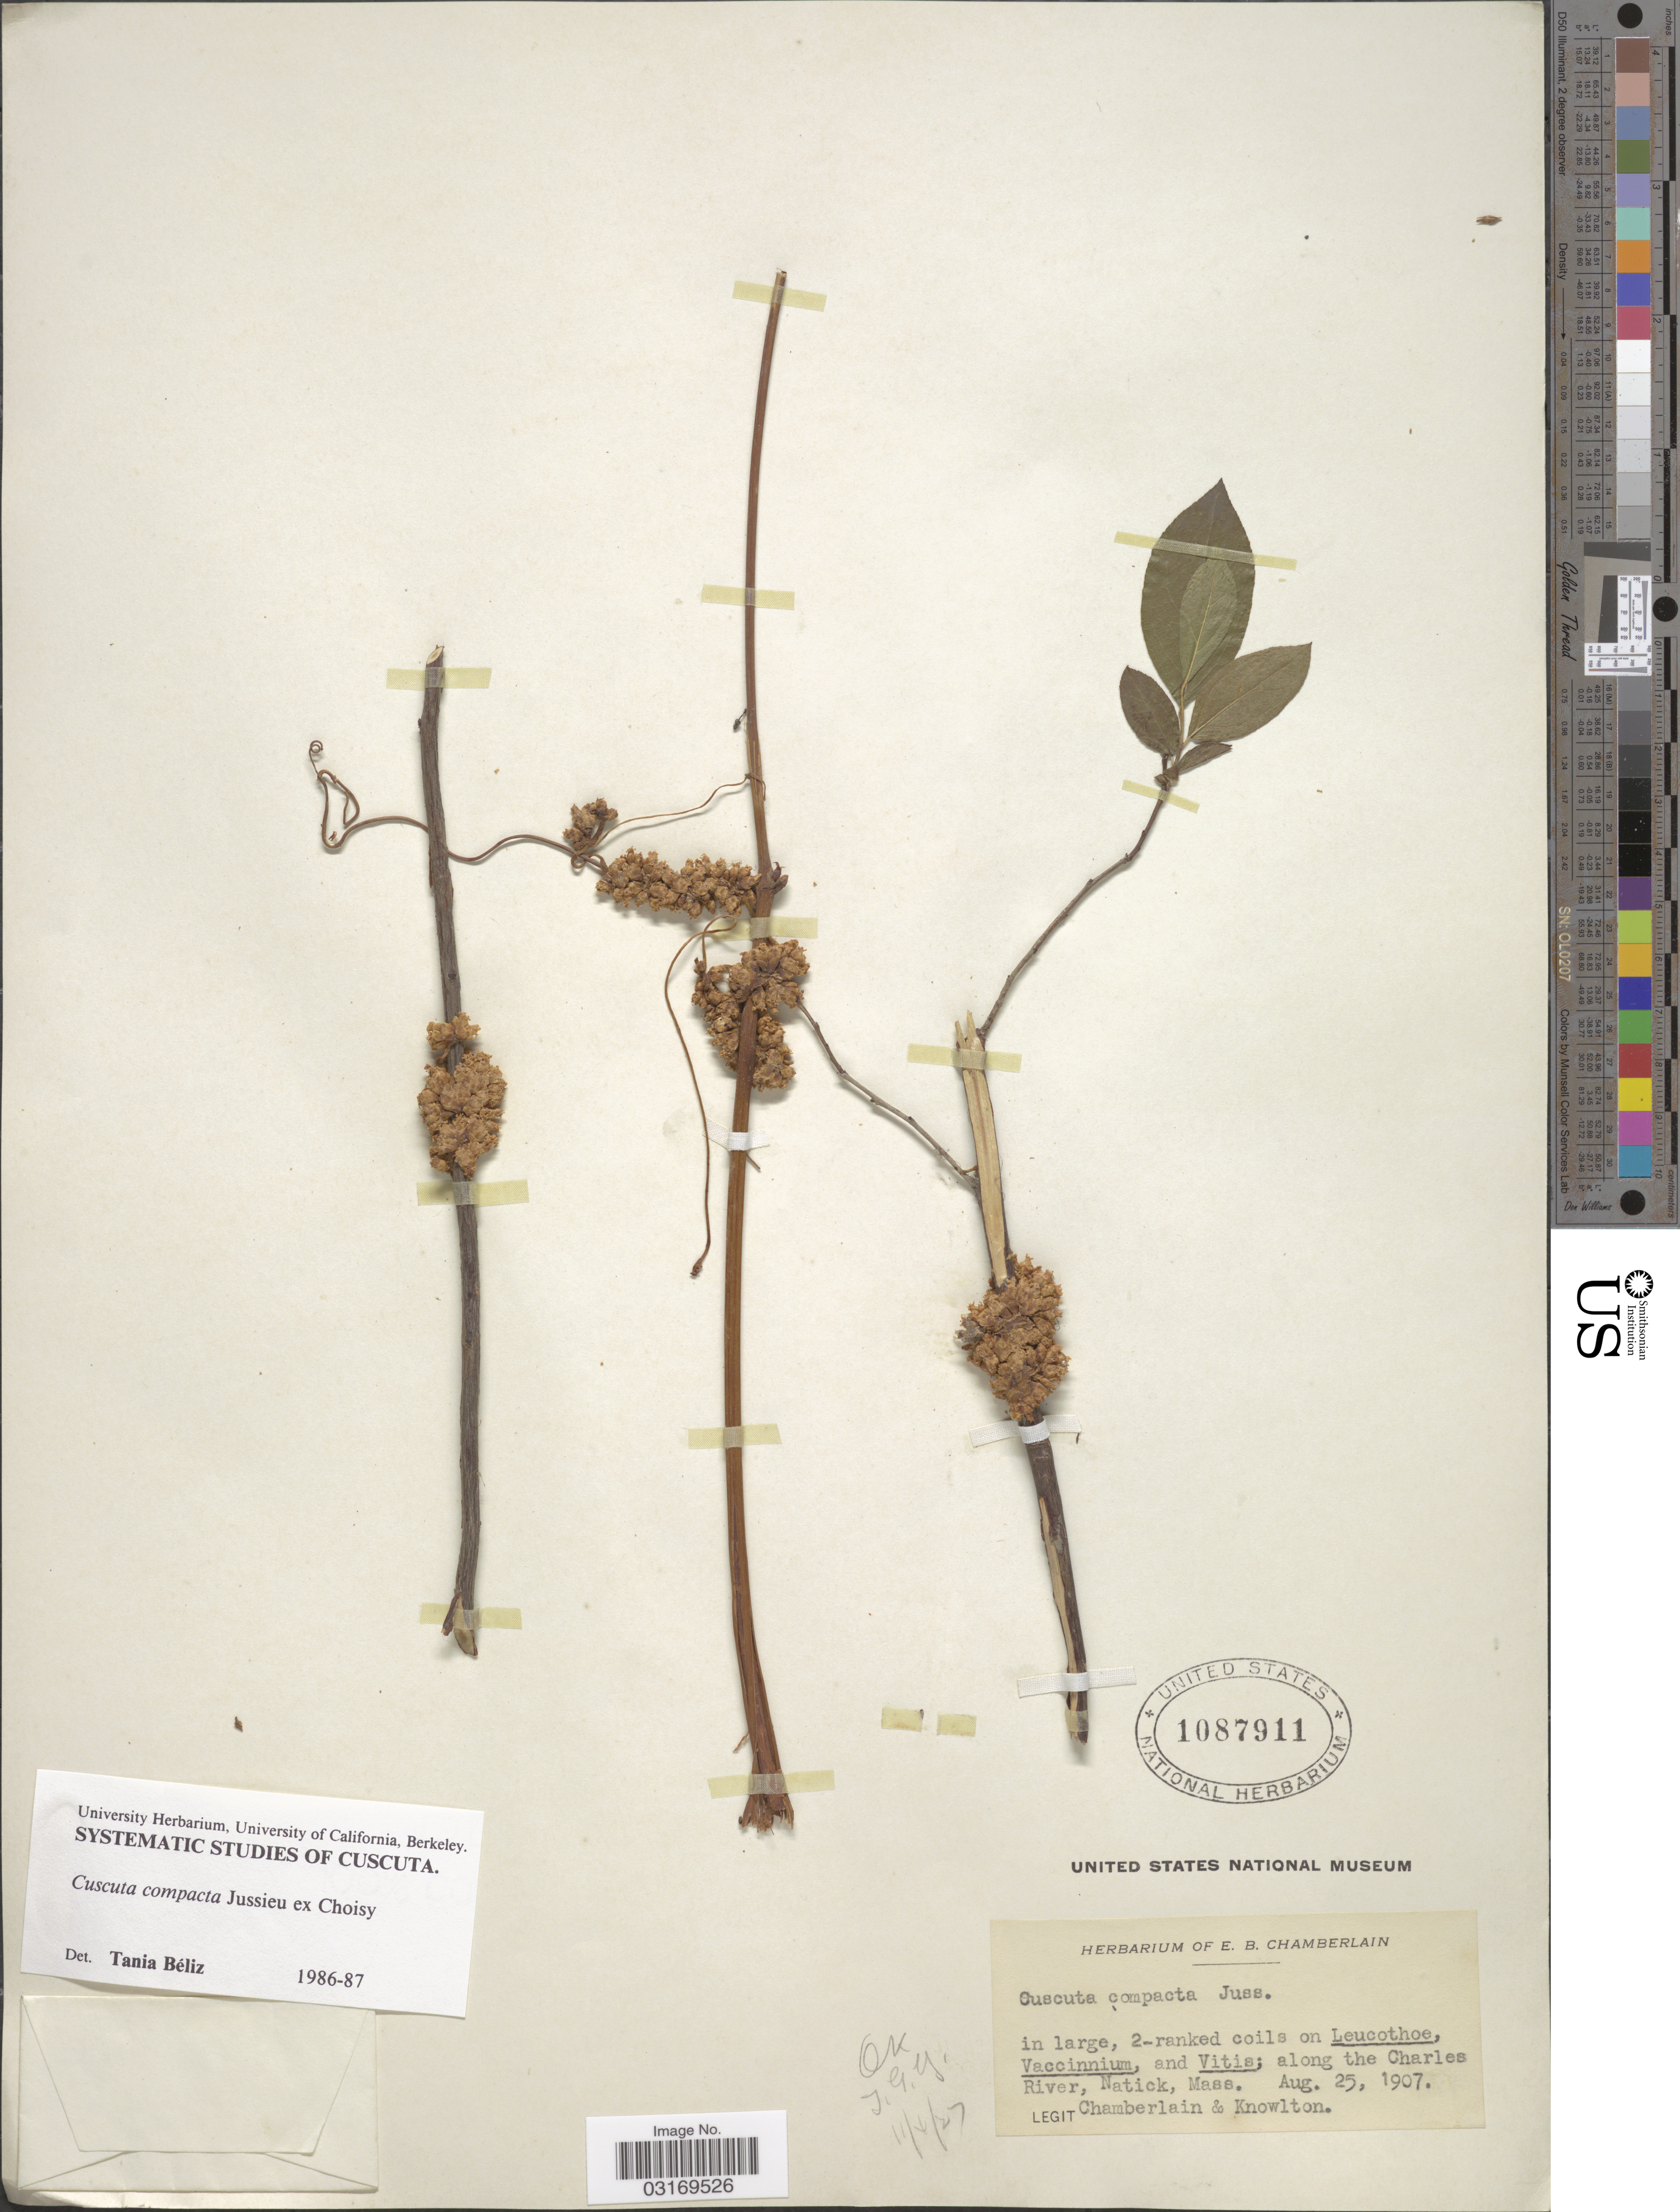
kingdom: Plantae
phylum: Tracheophyta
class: Magnoliopsida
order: Solanales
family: Convolvulaceae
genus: Cuscuta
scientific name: Cuscuta compacta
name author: Juss. ex Choisy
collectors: E. Chamberlain & -. Knowlton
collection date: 1907-08-25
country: United States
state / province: Massachusetts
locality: Along the Charles River, Natick.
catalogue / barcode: US 1087911